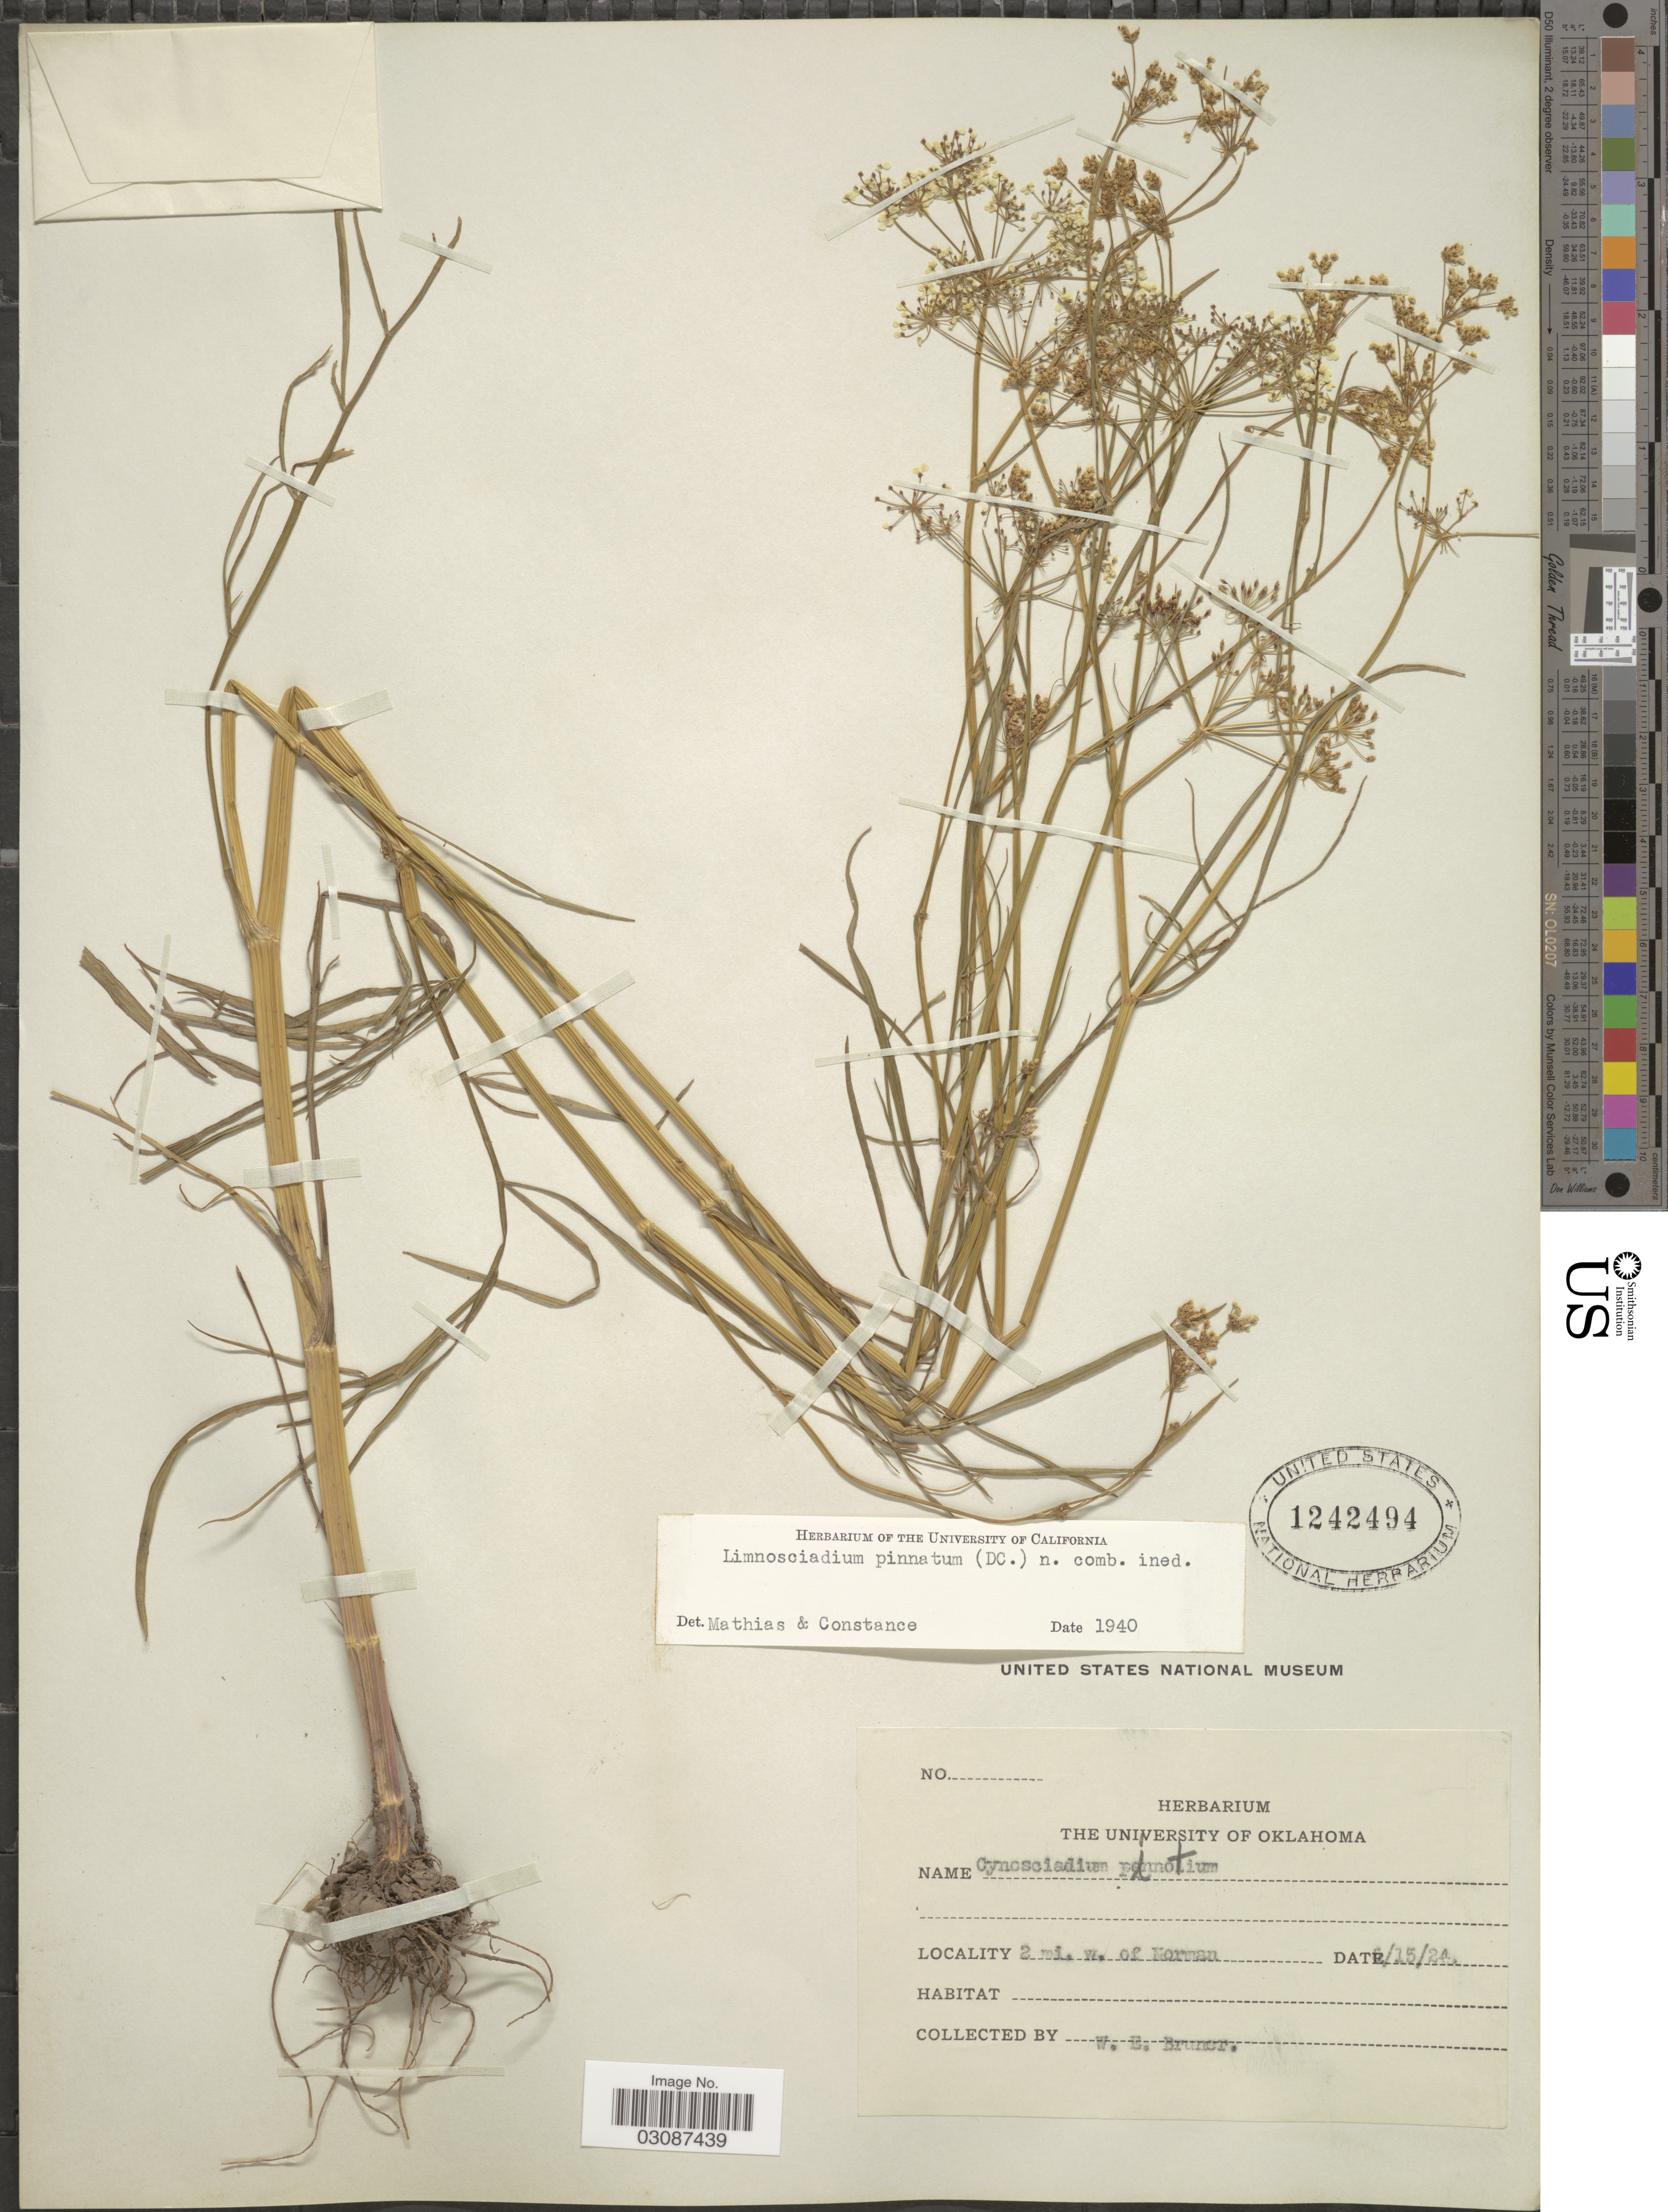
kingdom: Plantae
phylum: Tracheophyta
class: Magnoliopsida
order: Apiales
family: Apiaceae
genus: Limnosciadium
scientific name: Limnosciadium pinnatum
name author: (DC.) Mathias & Constance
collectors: W. Bruner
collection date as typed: Transcribed d/m/y: 15/6/24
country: United States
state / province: Oklahoma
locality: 2 mi. w. of Norman.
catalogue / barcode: US 1242494